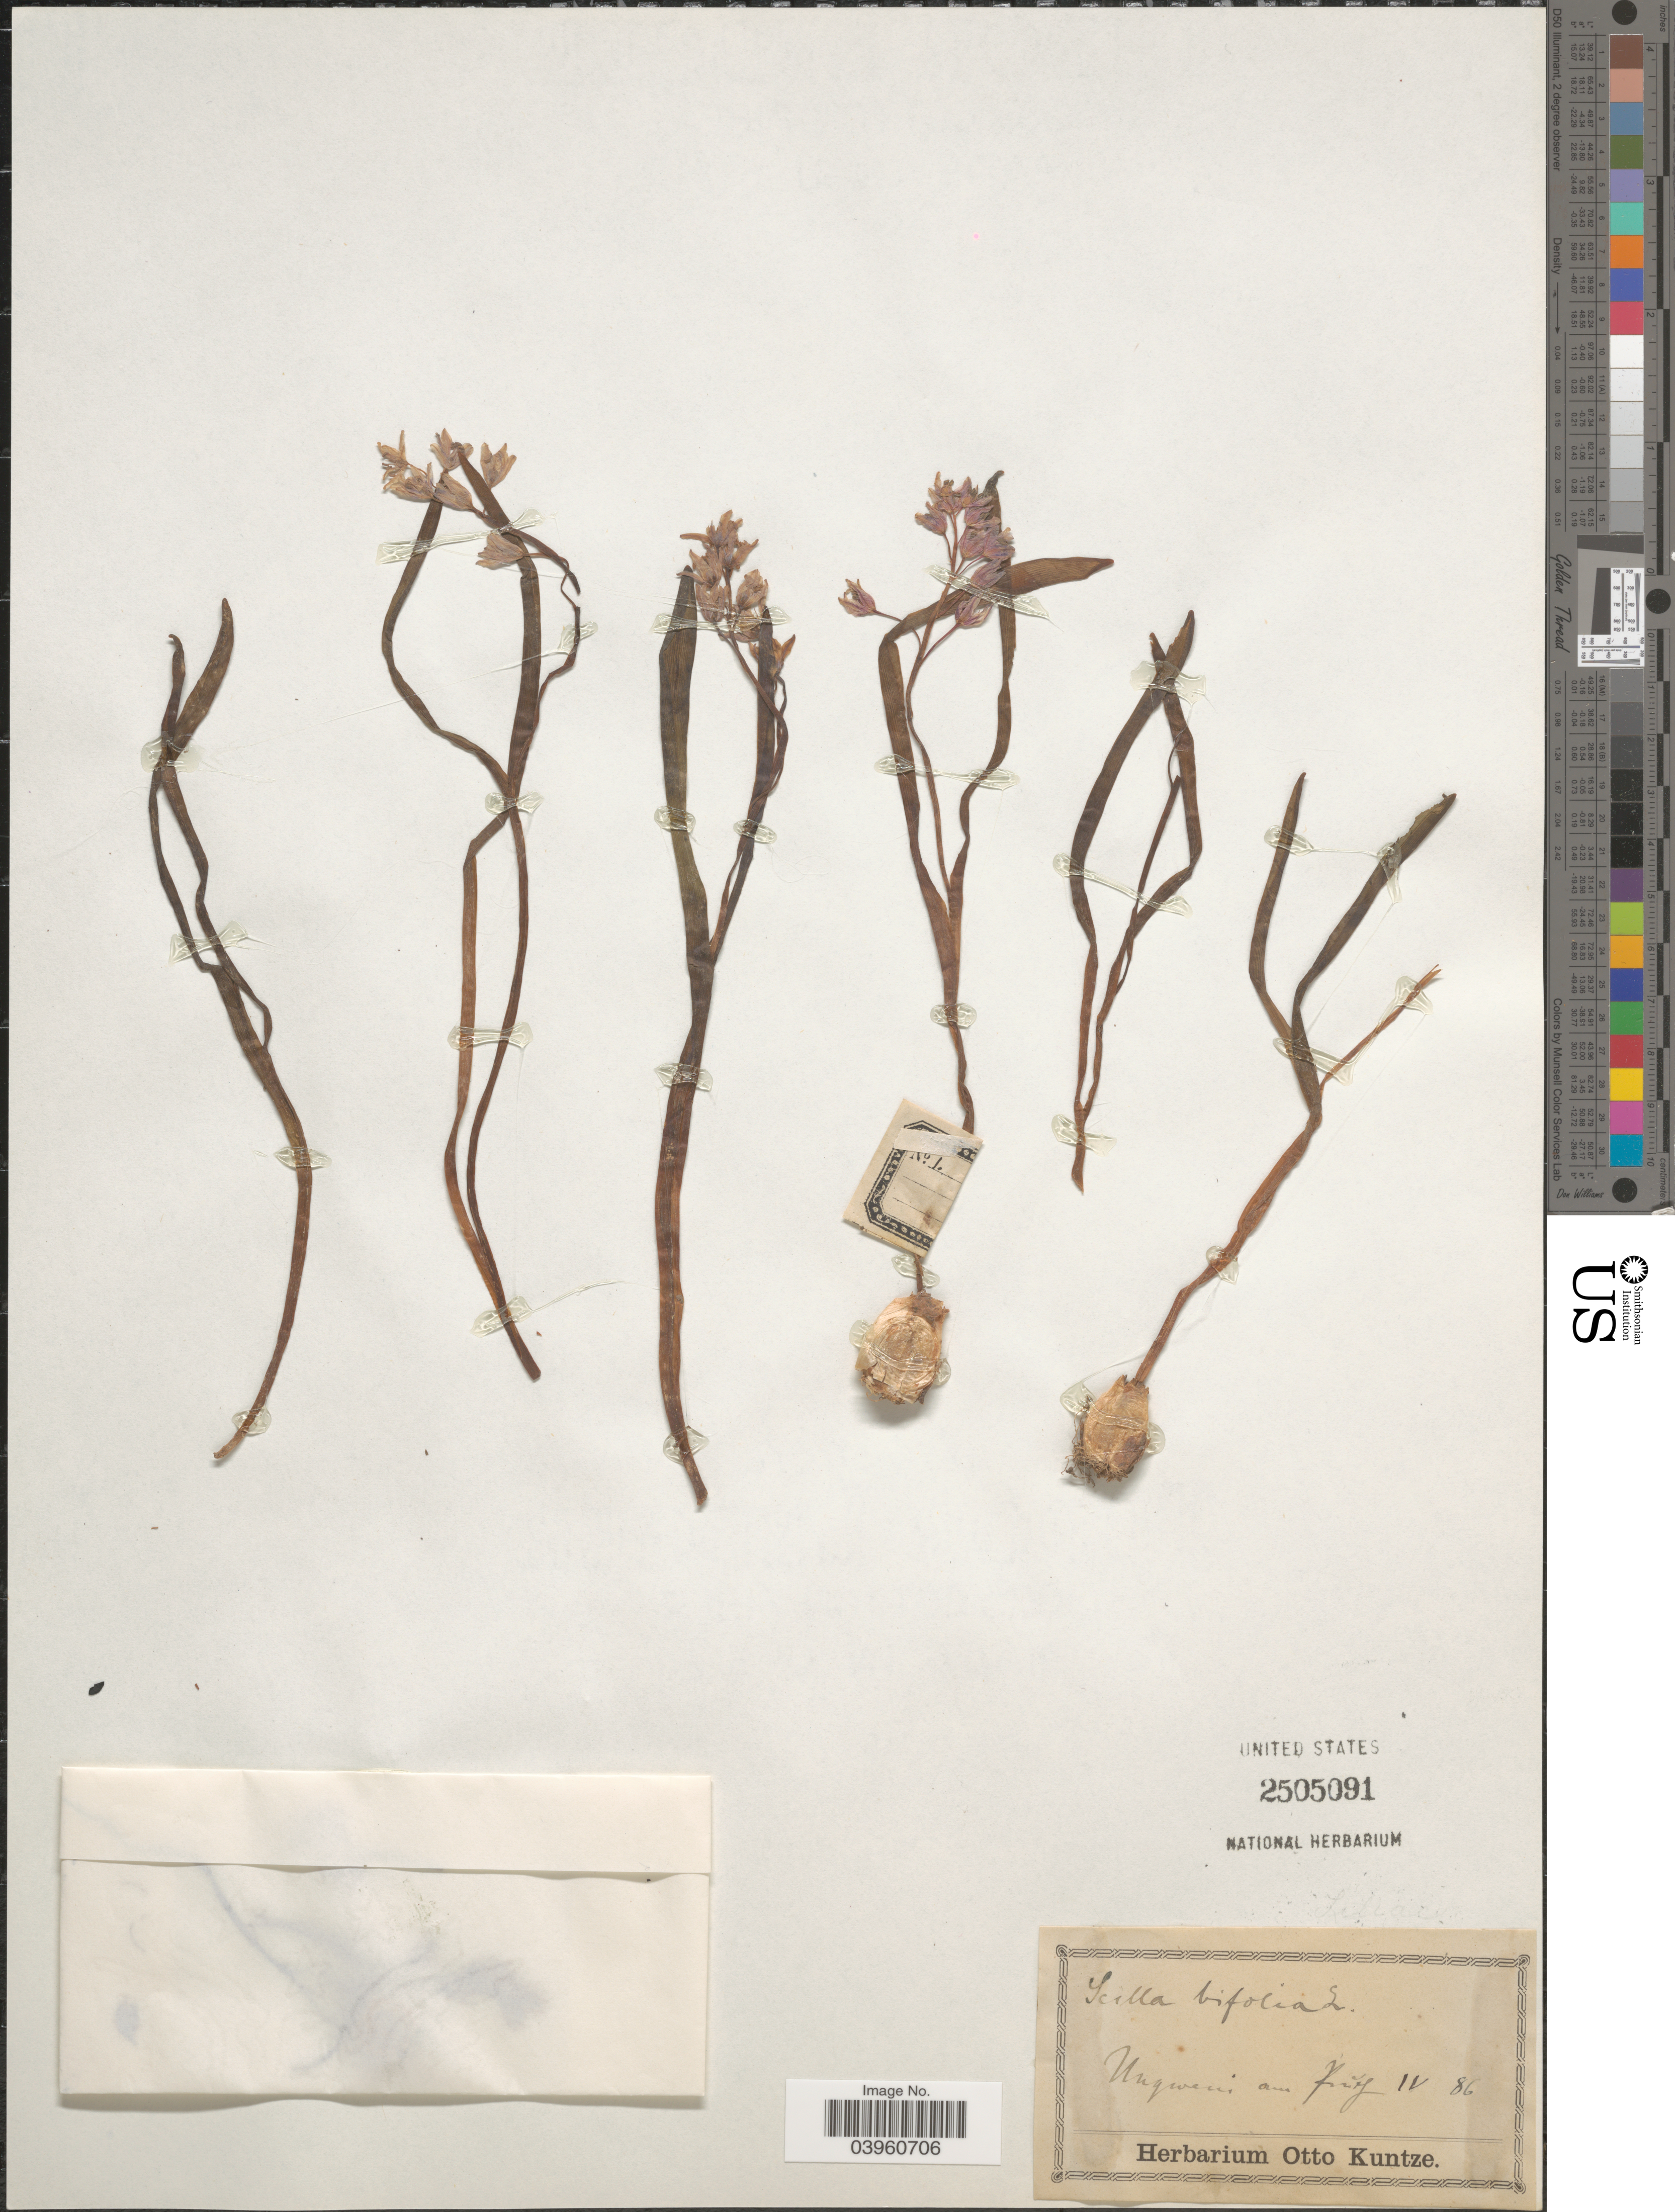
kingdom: Plantae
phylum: Tracheophyta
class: Liliopsida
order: Asparagales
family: Asparagaceae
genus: Scilla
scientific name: Scilla bifolia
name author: L.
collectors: ex herb. Otto Kuntze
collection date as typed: Transcribed d/m/y: /4/86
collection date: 1886-04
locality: Nuqweni am fŭy. [interpreted]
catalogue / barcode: US 2505091